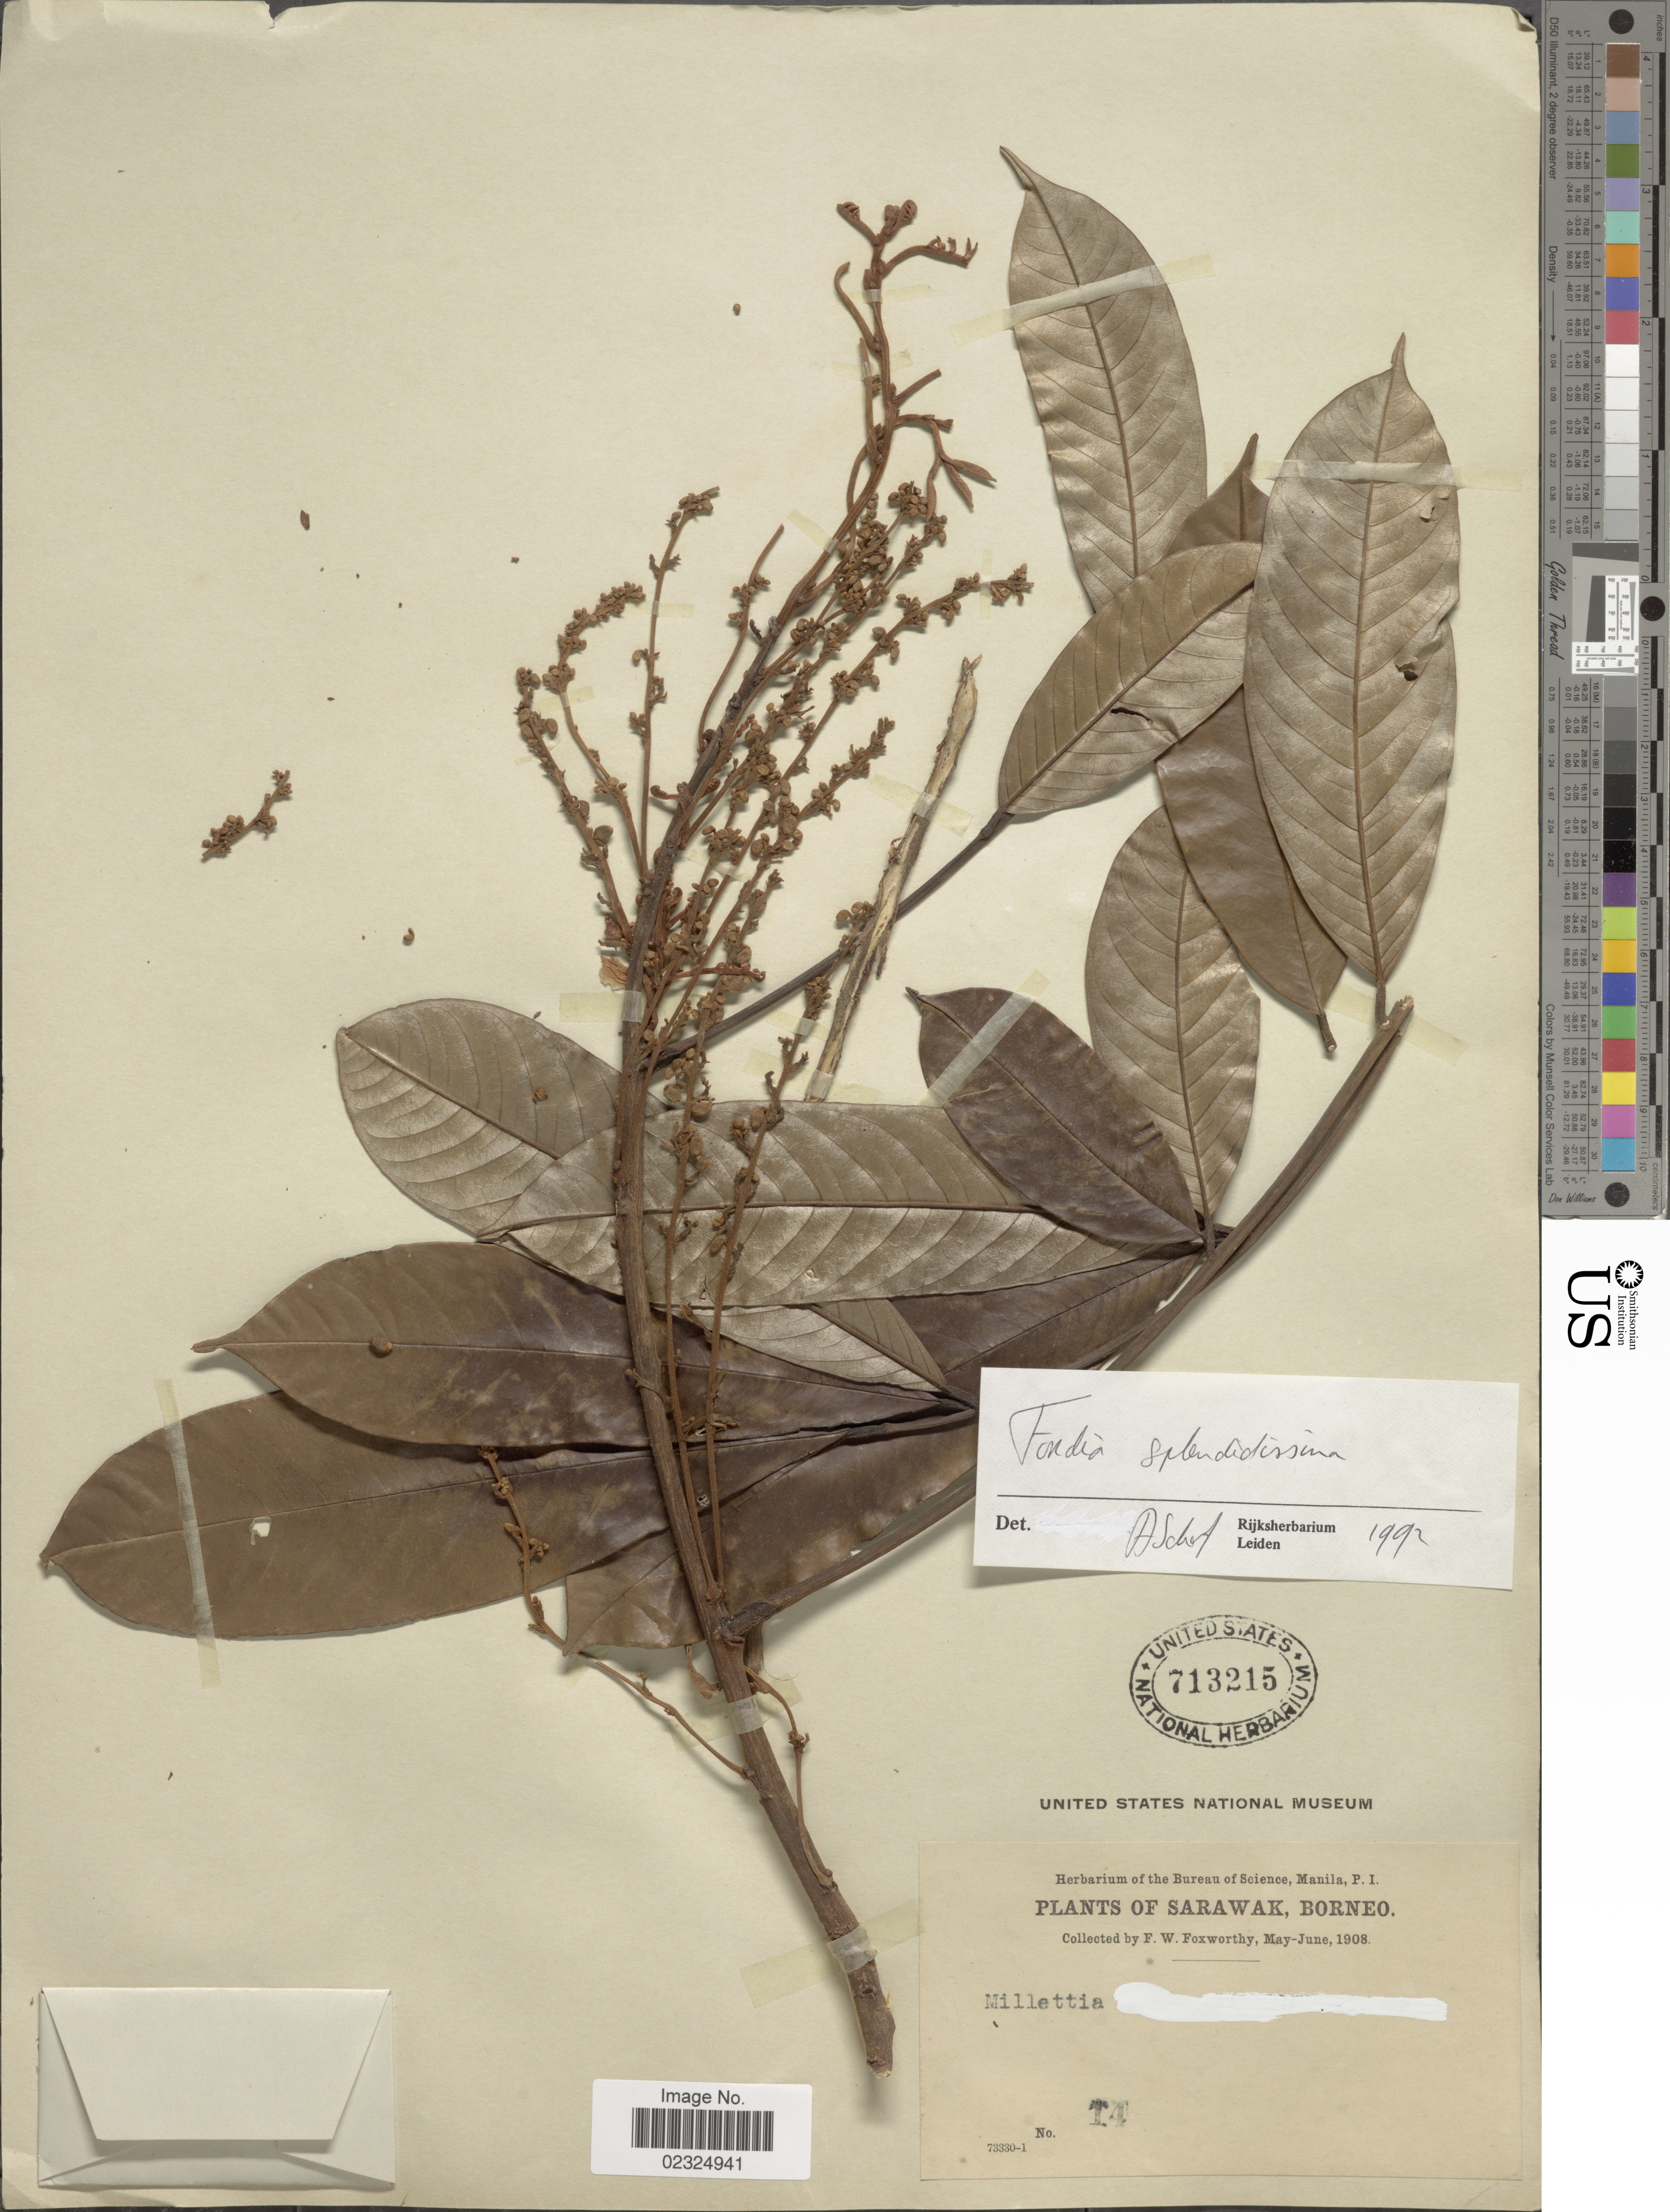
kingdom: Plantae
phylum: Tracheophyta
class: Magnoliopsida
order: Fabales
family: Fabaceae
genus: Fordia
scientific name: Fordia splendidissima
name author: (Blume ex Miq.) Buysen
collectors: F. W. Foxworthy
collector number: T4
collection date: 1908-05/1908-06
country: Malaysia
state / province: Sarawak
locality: Borneo.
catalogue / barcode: US 713215